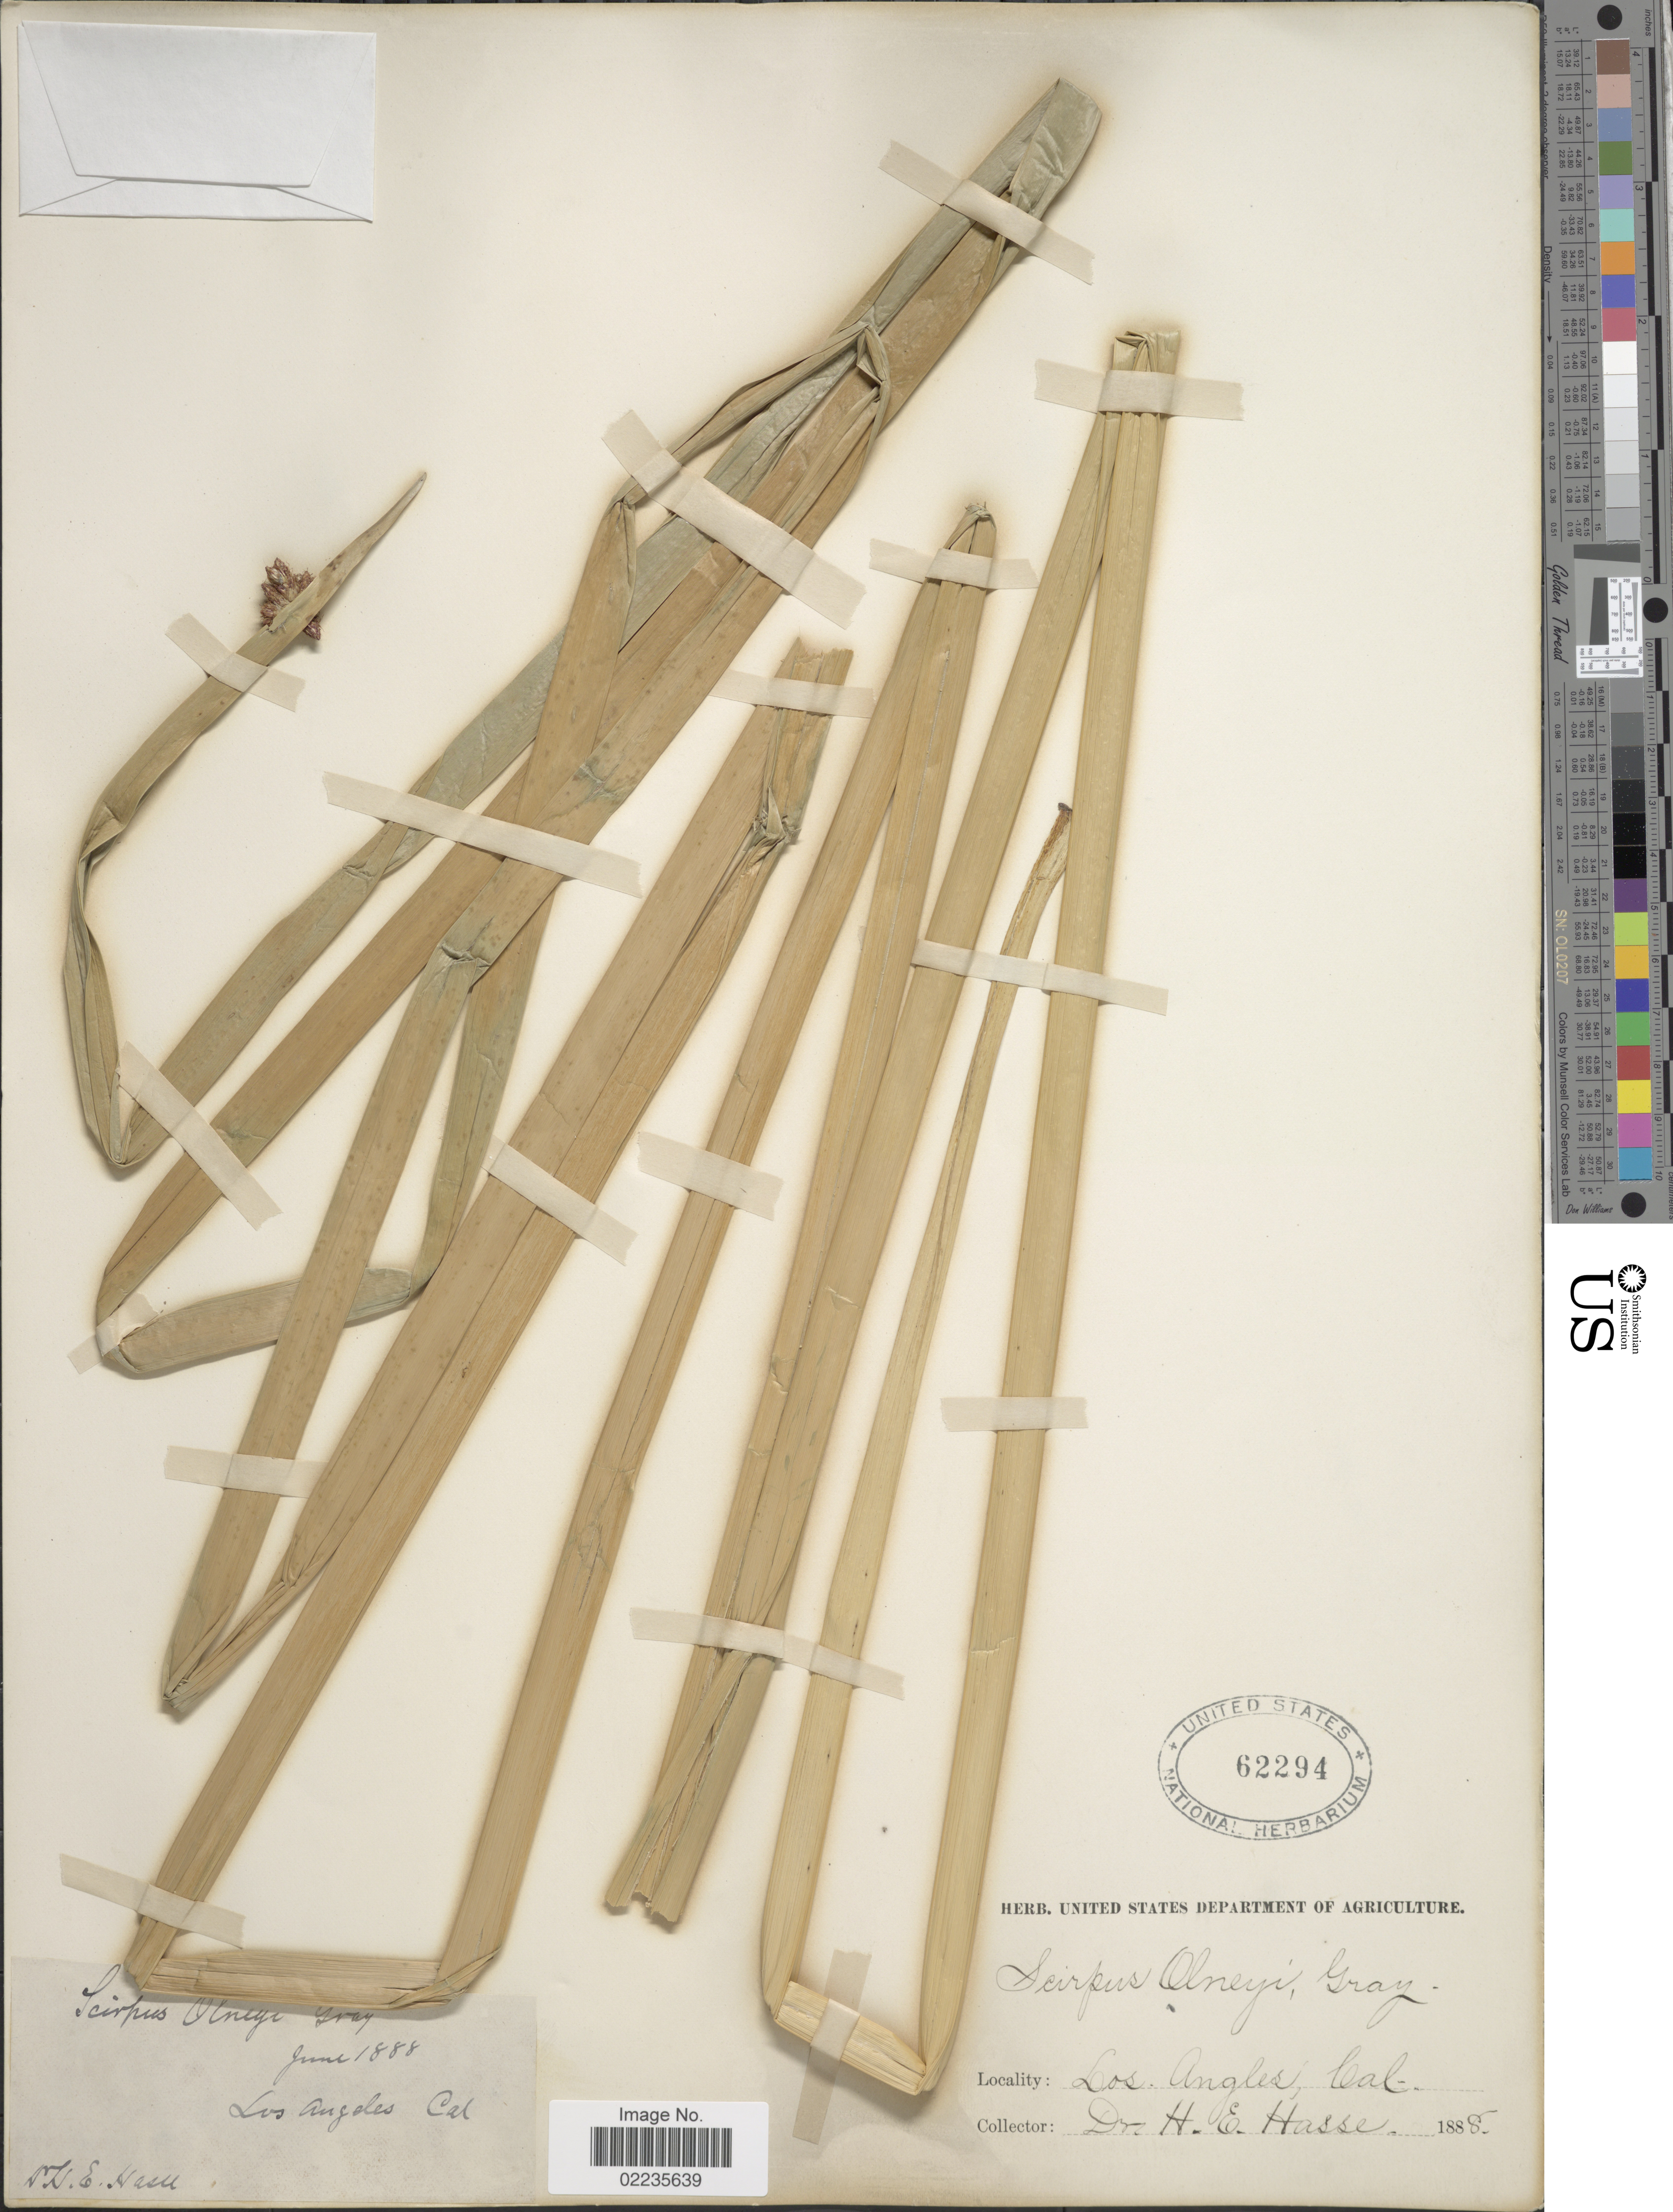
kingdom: Plantae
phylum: Tracheophyta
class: Liliopsida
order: Poales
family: Cyperaceae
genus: Schoenoplectus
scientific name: Schoenoplectus americanus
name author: (Pers.) Volkart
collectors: H. E. Hasse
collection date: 1888-06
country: United States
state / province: California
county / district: Los Angeles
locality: Los Angeles, Cal.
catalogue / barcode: US 62294